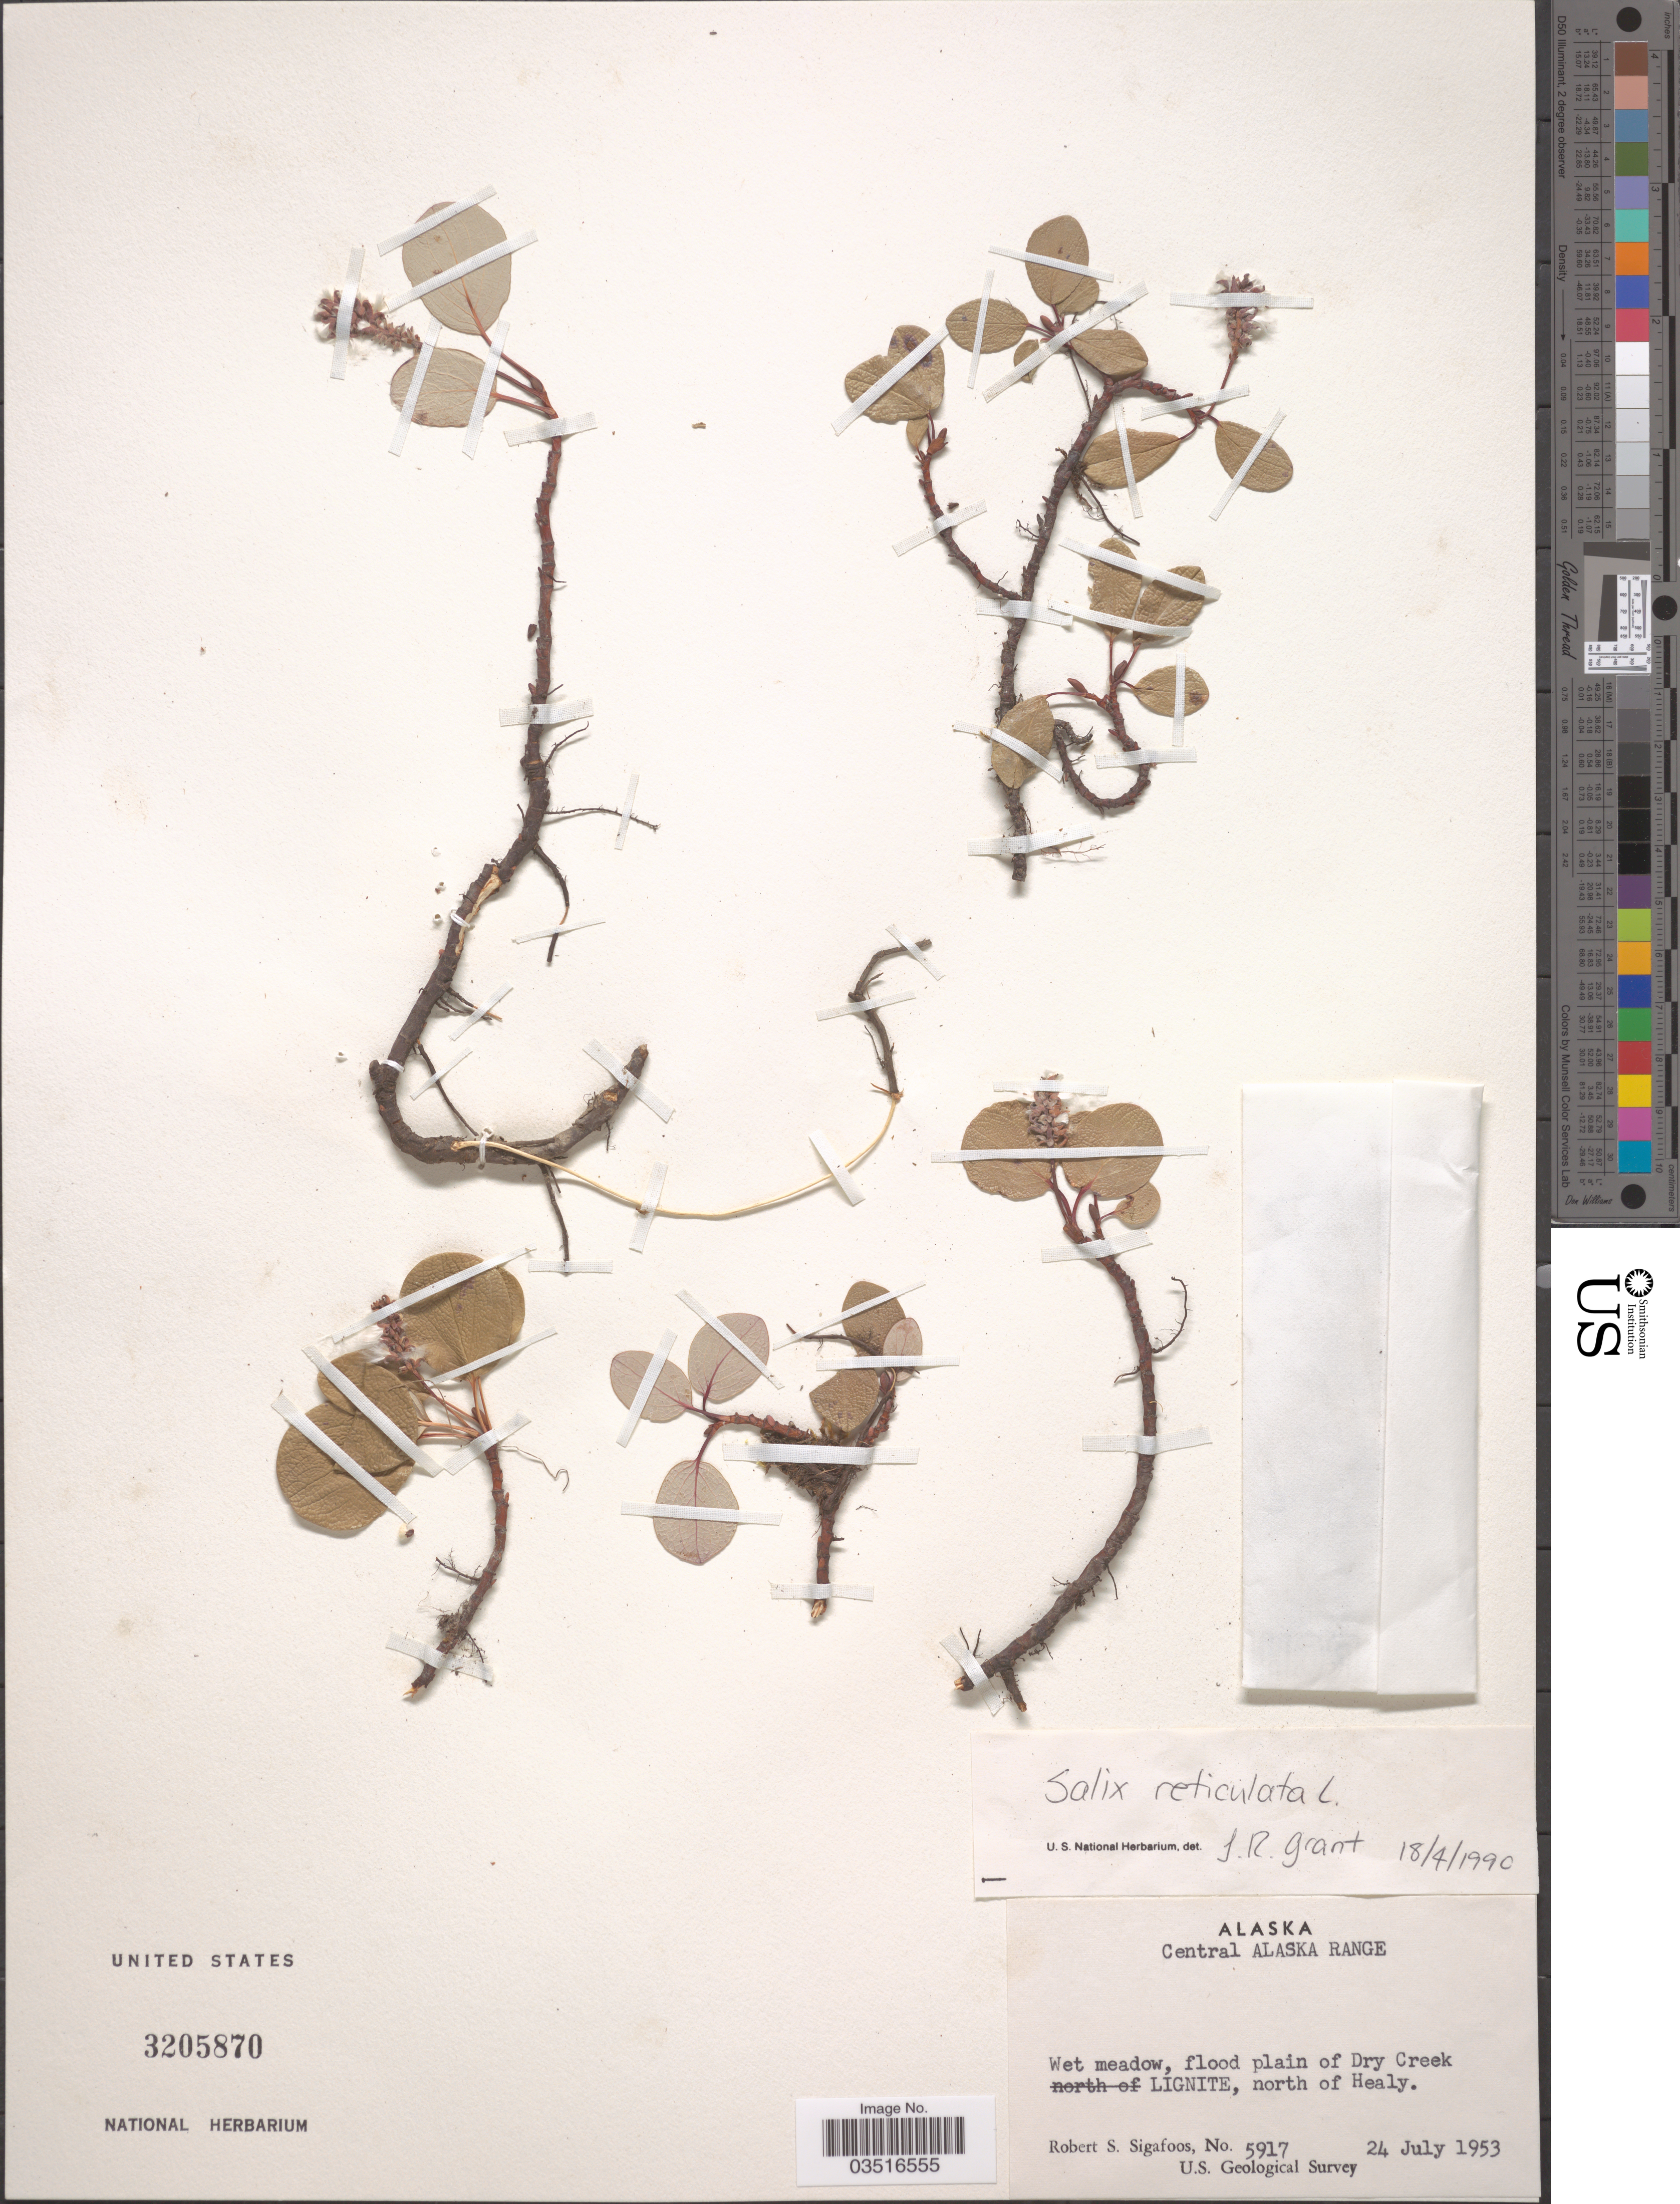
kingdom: Plantae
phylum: Tracheophyta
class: Magnoliopsida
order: Malpighiales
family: Salicaceae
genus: Salix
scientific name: Salix reticulata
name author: L.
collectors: R. Sigafoos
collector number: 5917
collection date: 1953-07-24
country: United States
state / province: Alaska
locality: Central Alaska Range. Flood plain of Dry Creek Lignite, north of Healy.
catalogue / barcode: US 3205870